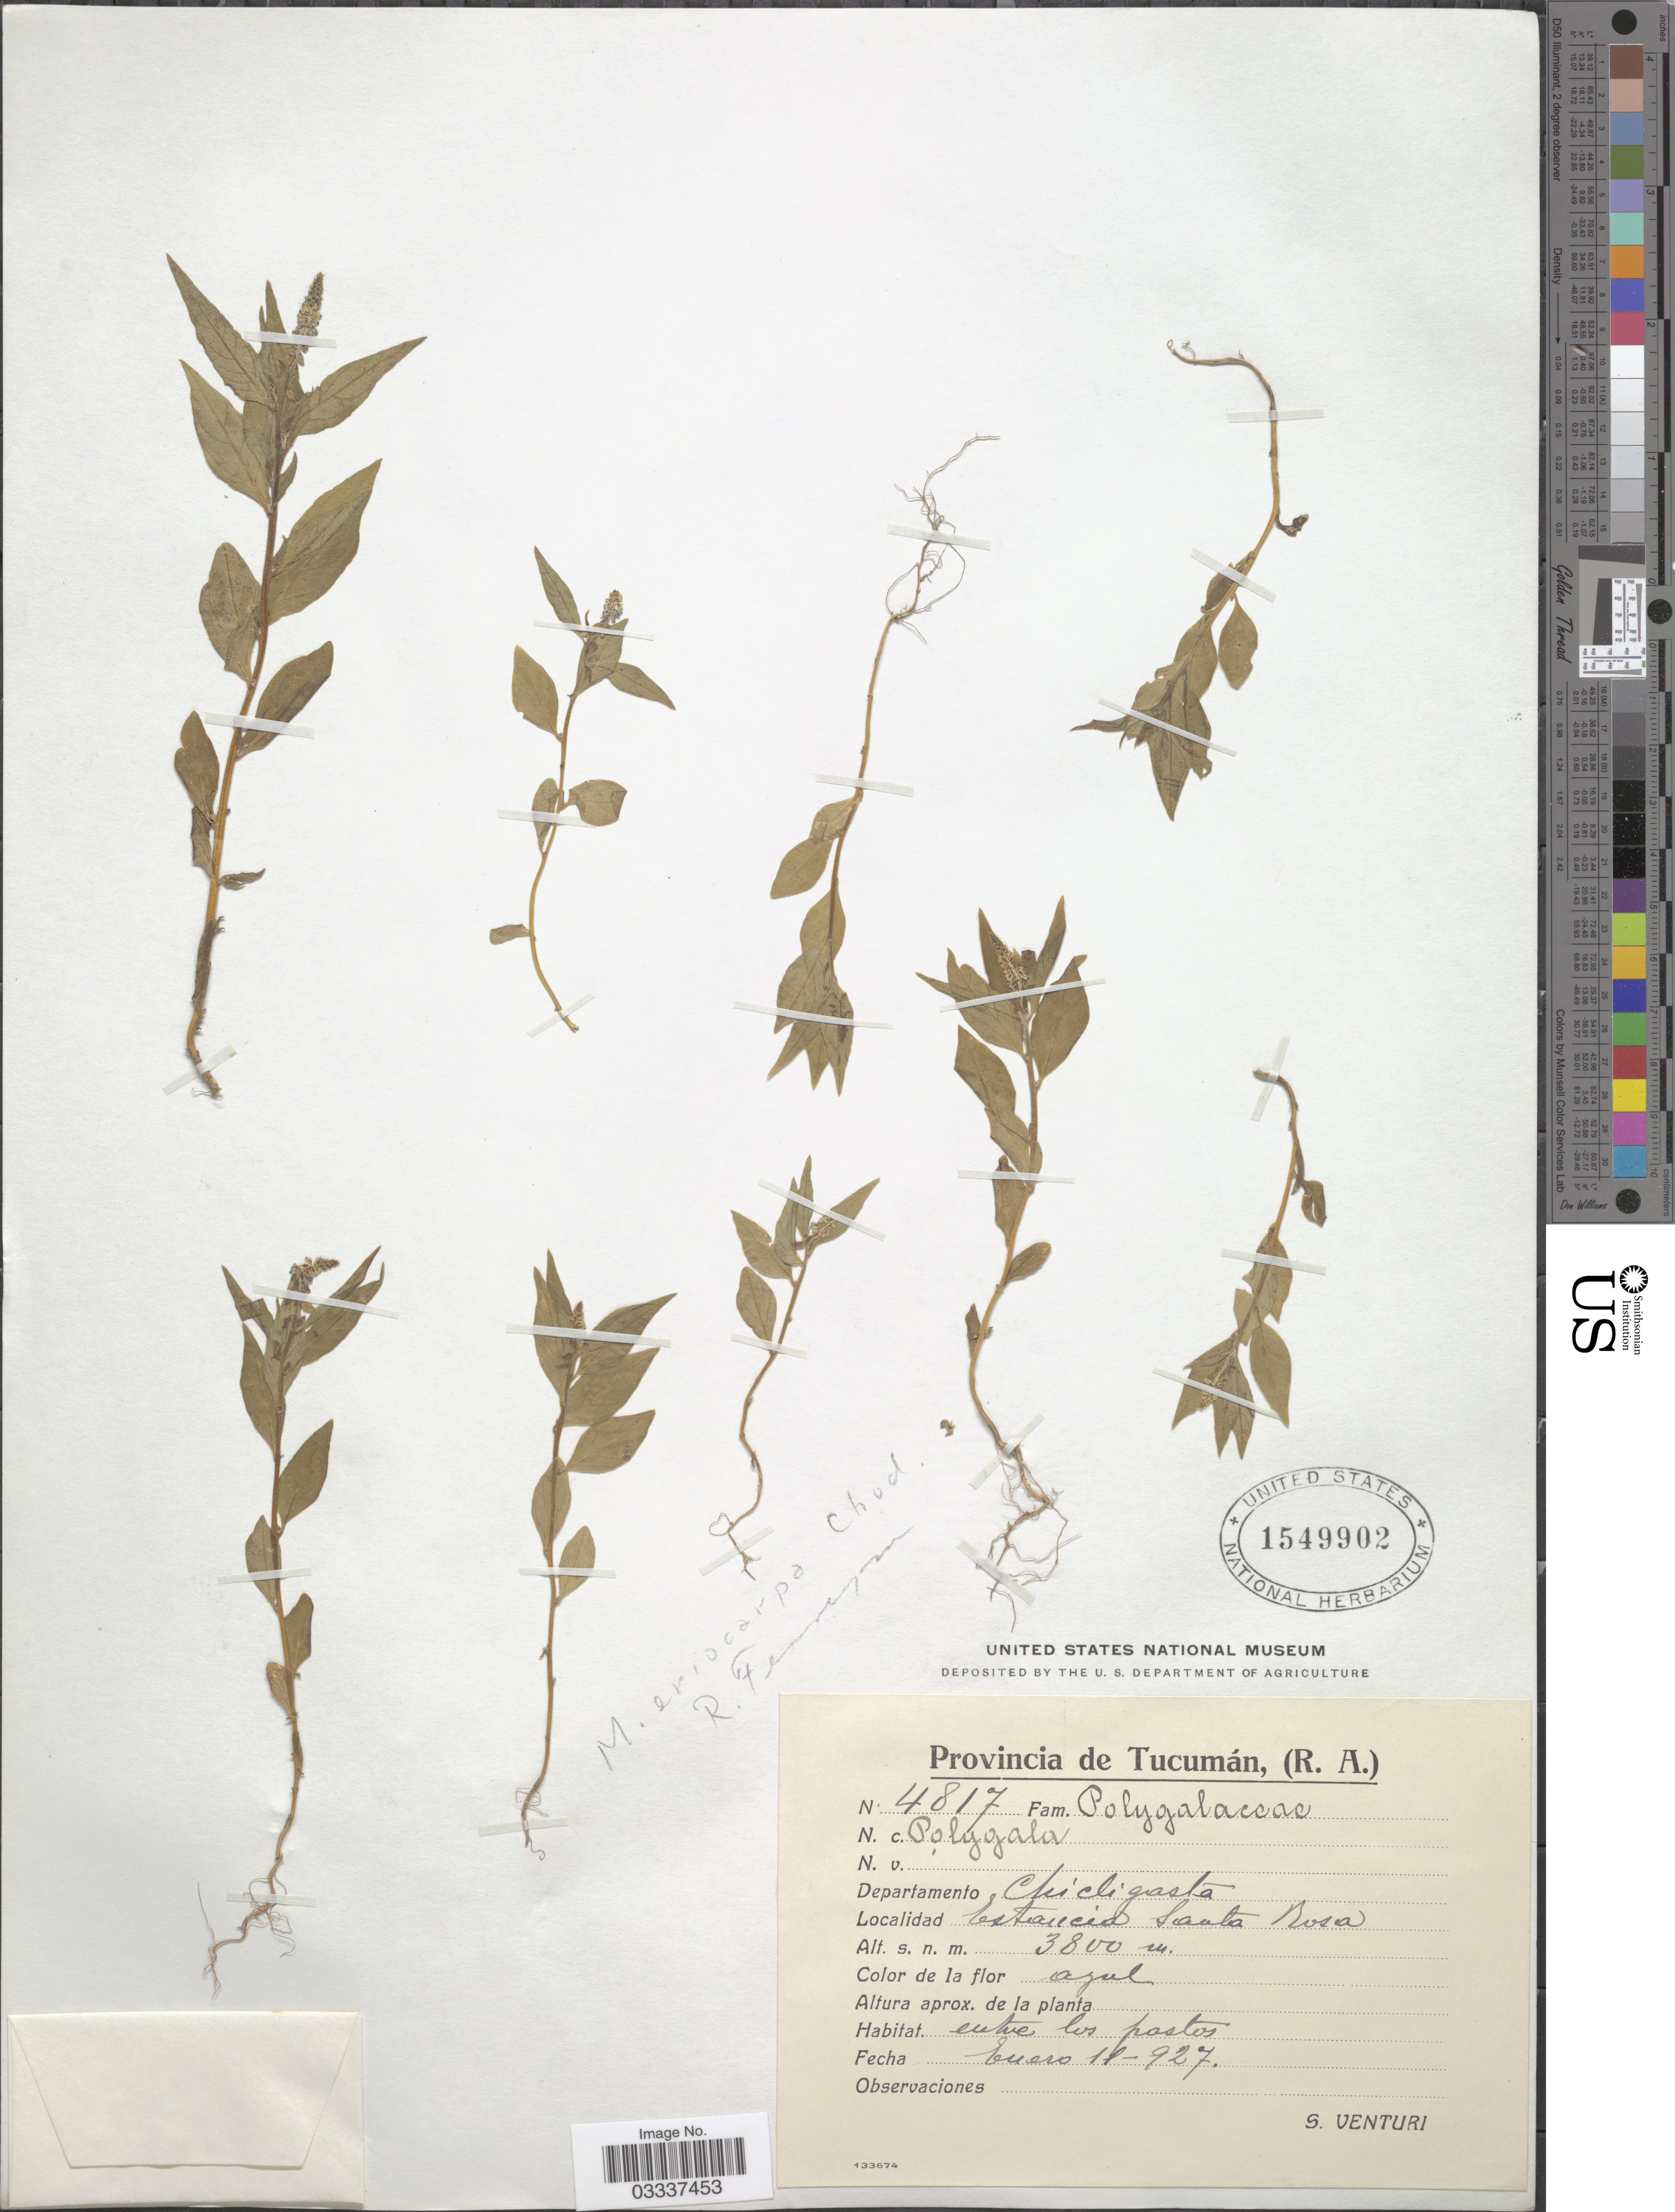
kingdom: Plantae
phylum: Tracheophyta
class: Magnoliopsida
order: Fabales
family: Polygalaceae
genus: Monnina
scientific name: Monnina erioclada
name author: Gand.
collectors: S. Venturi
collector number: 4817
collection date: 1927-01-11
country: Argentina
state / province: Tucuman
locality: Departamento Chicligasta, Estancia Santa Rosa.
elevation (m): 3800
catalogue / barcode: US 1549902